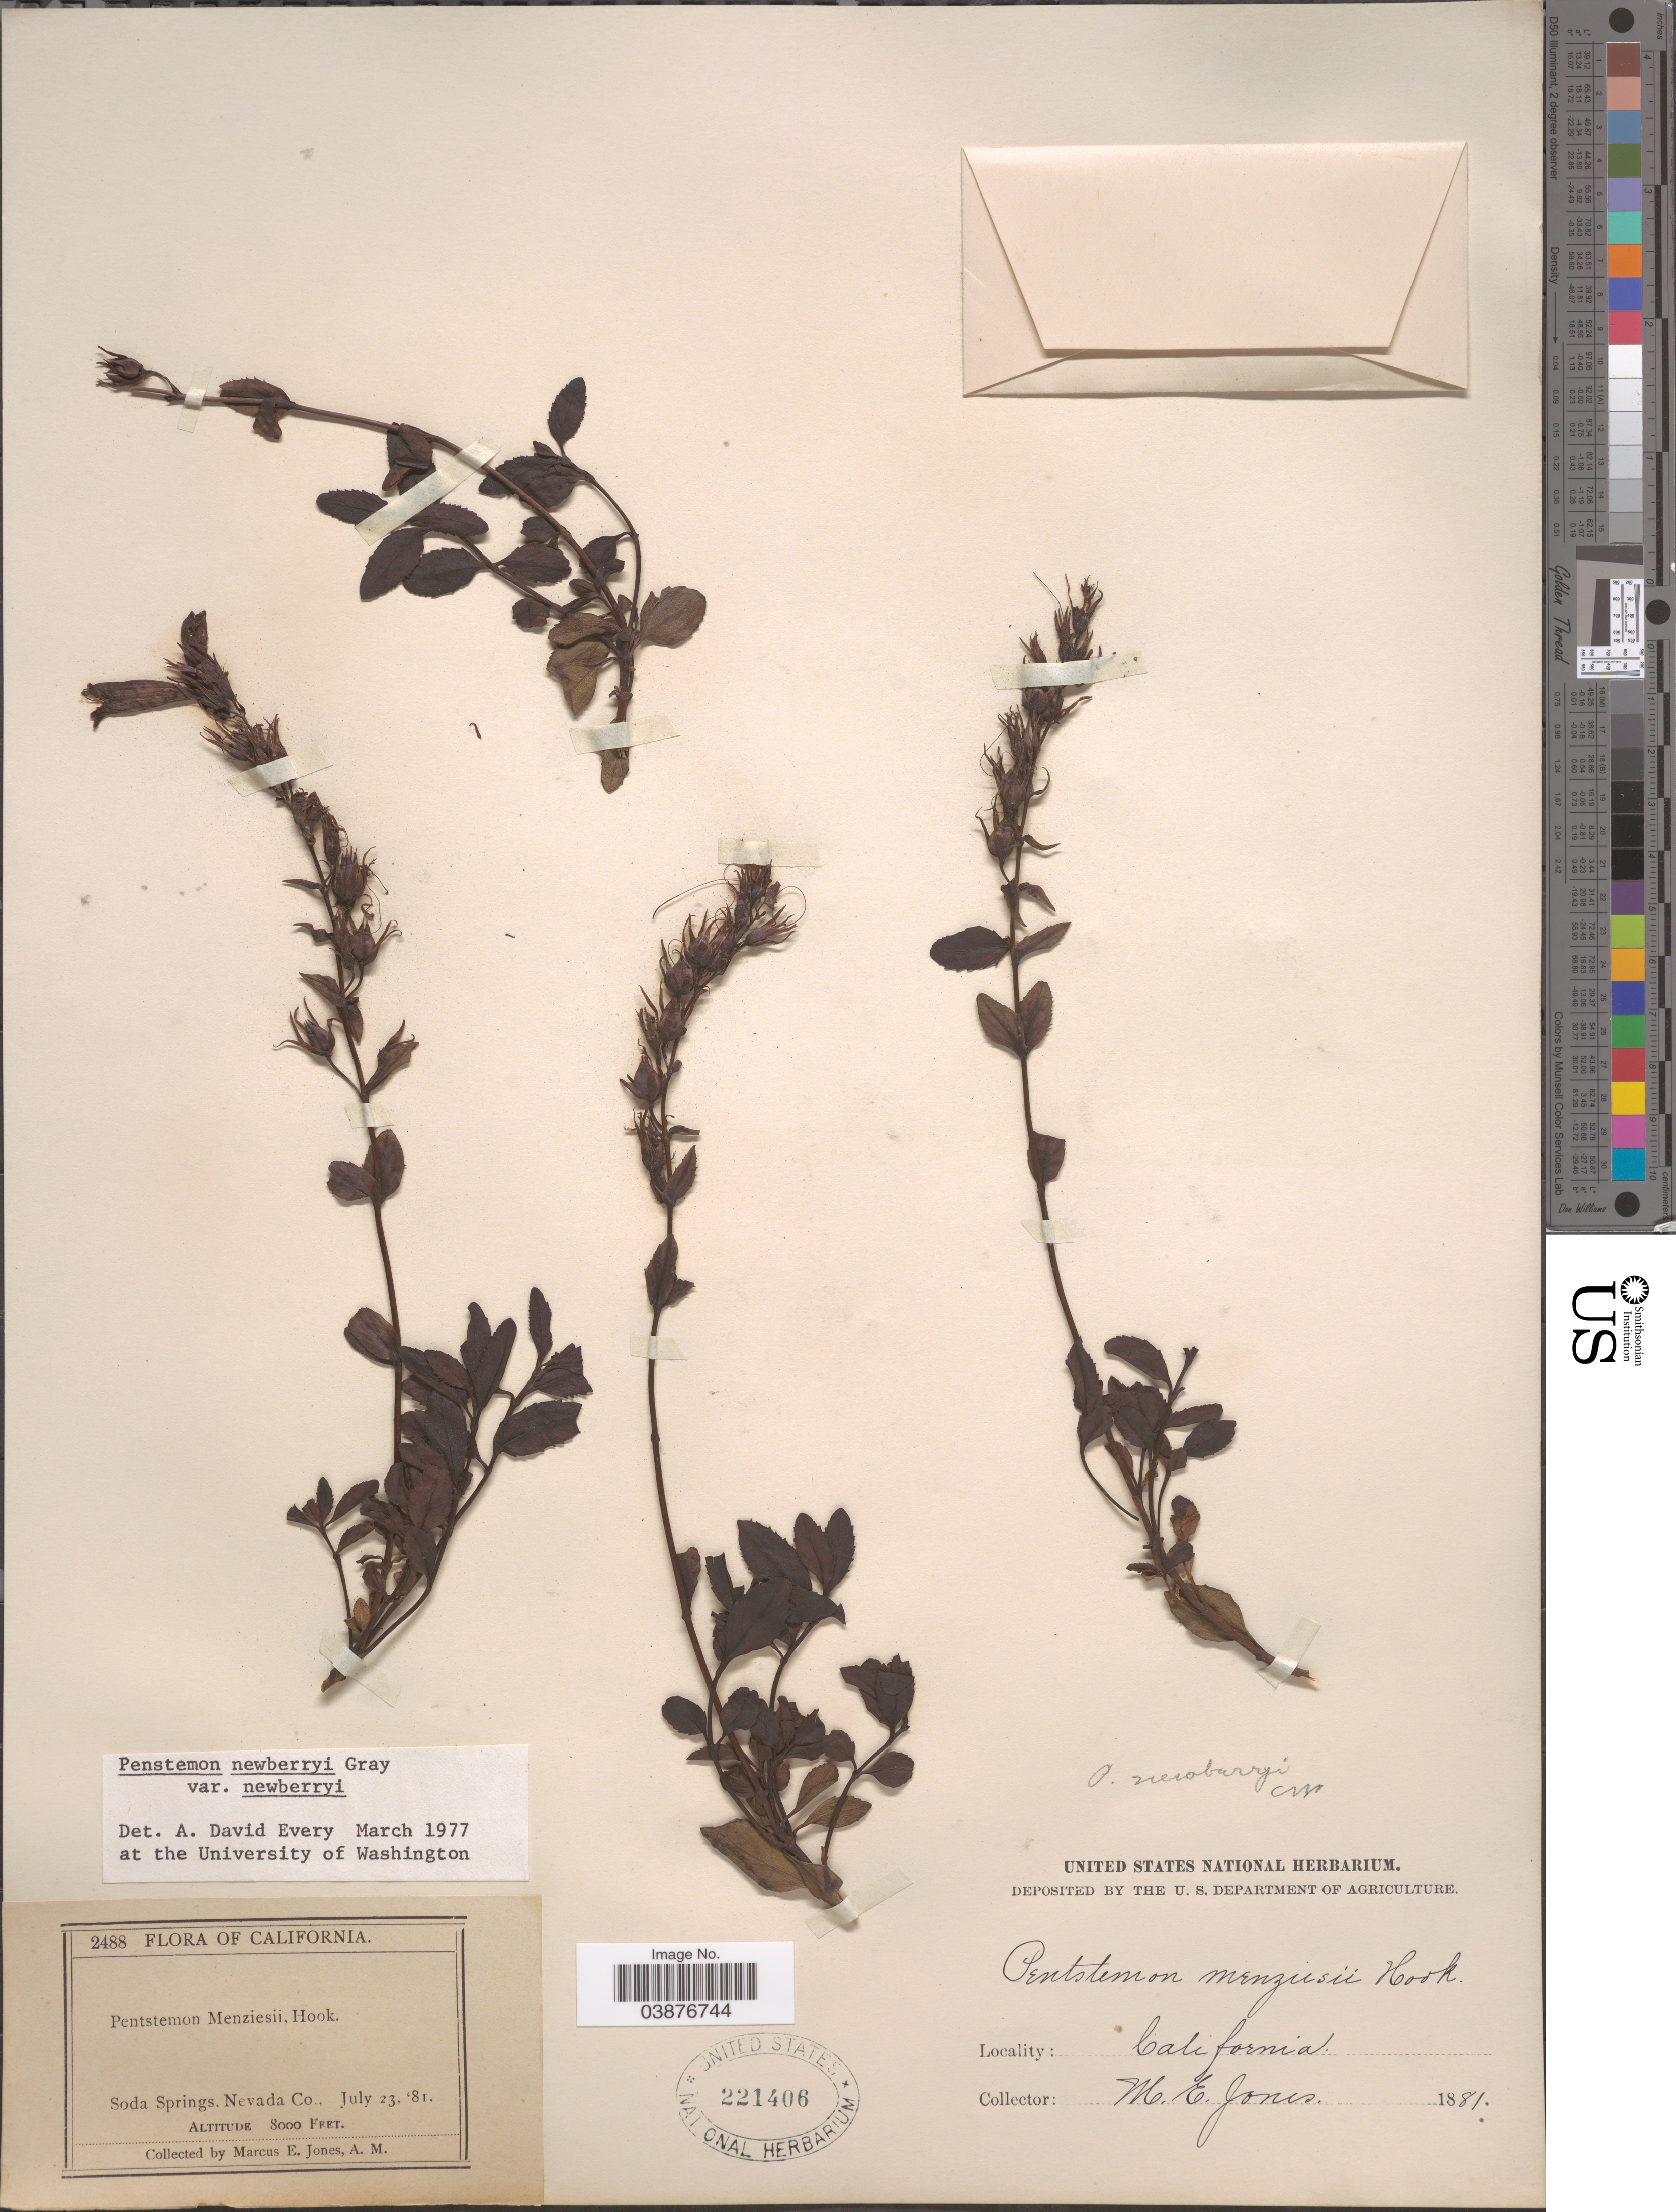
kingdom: Plantae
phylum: Tracheophyta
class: Magnoliopsida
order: Lamiales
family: Plantaginaceae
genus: Penstemon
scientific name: Penstemon newberryi var. newberryi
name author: A. Gray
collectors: M. E. Jones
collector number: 2488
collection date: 1881-07-23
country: United States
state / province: California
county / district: Nevada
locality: Soda Springs. Nevada Co.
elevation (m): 2438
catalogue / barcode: US 221406